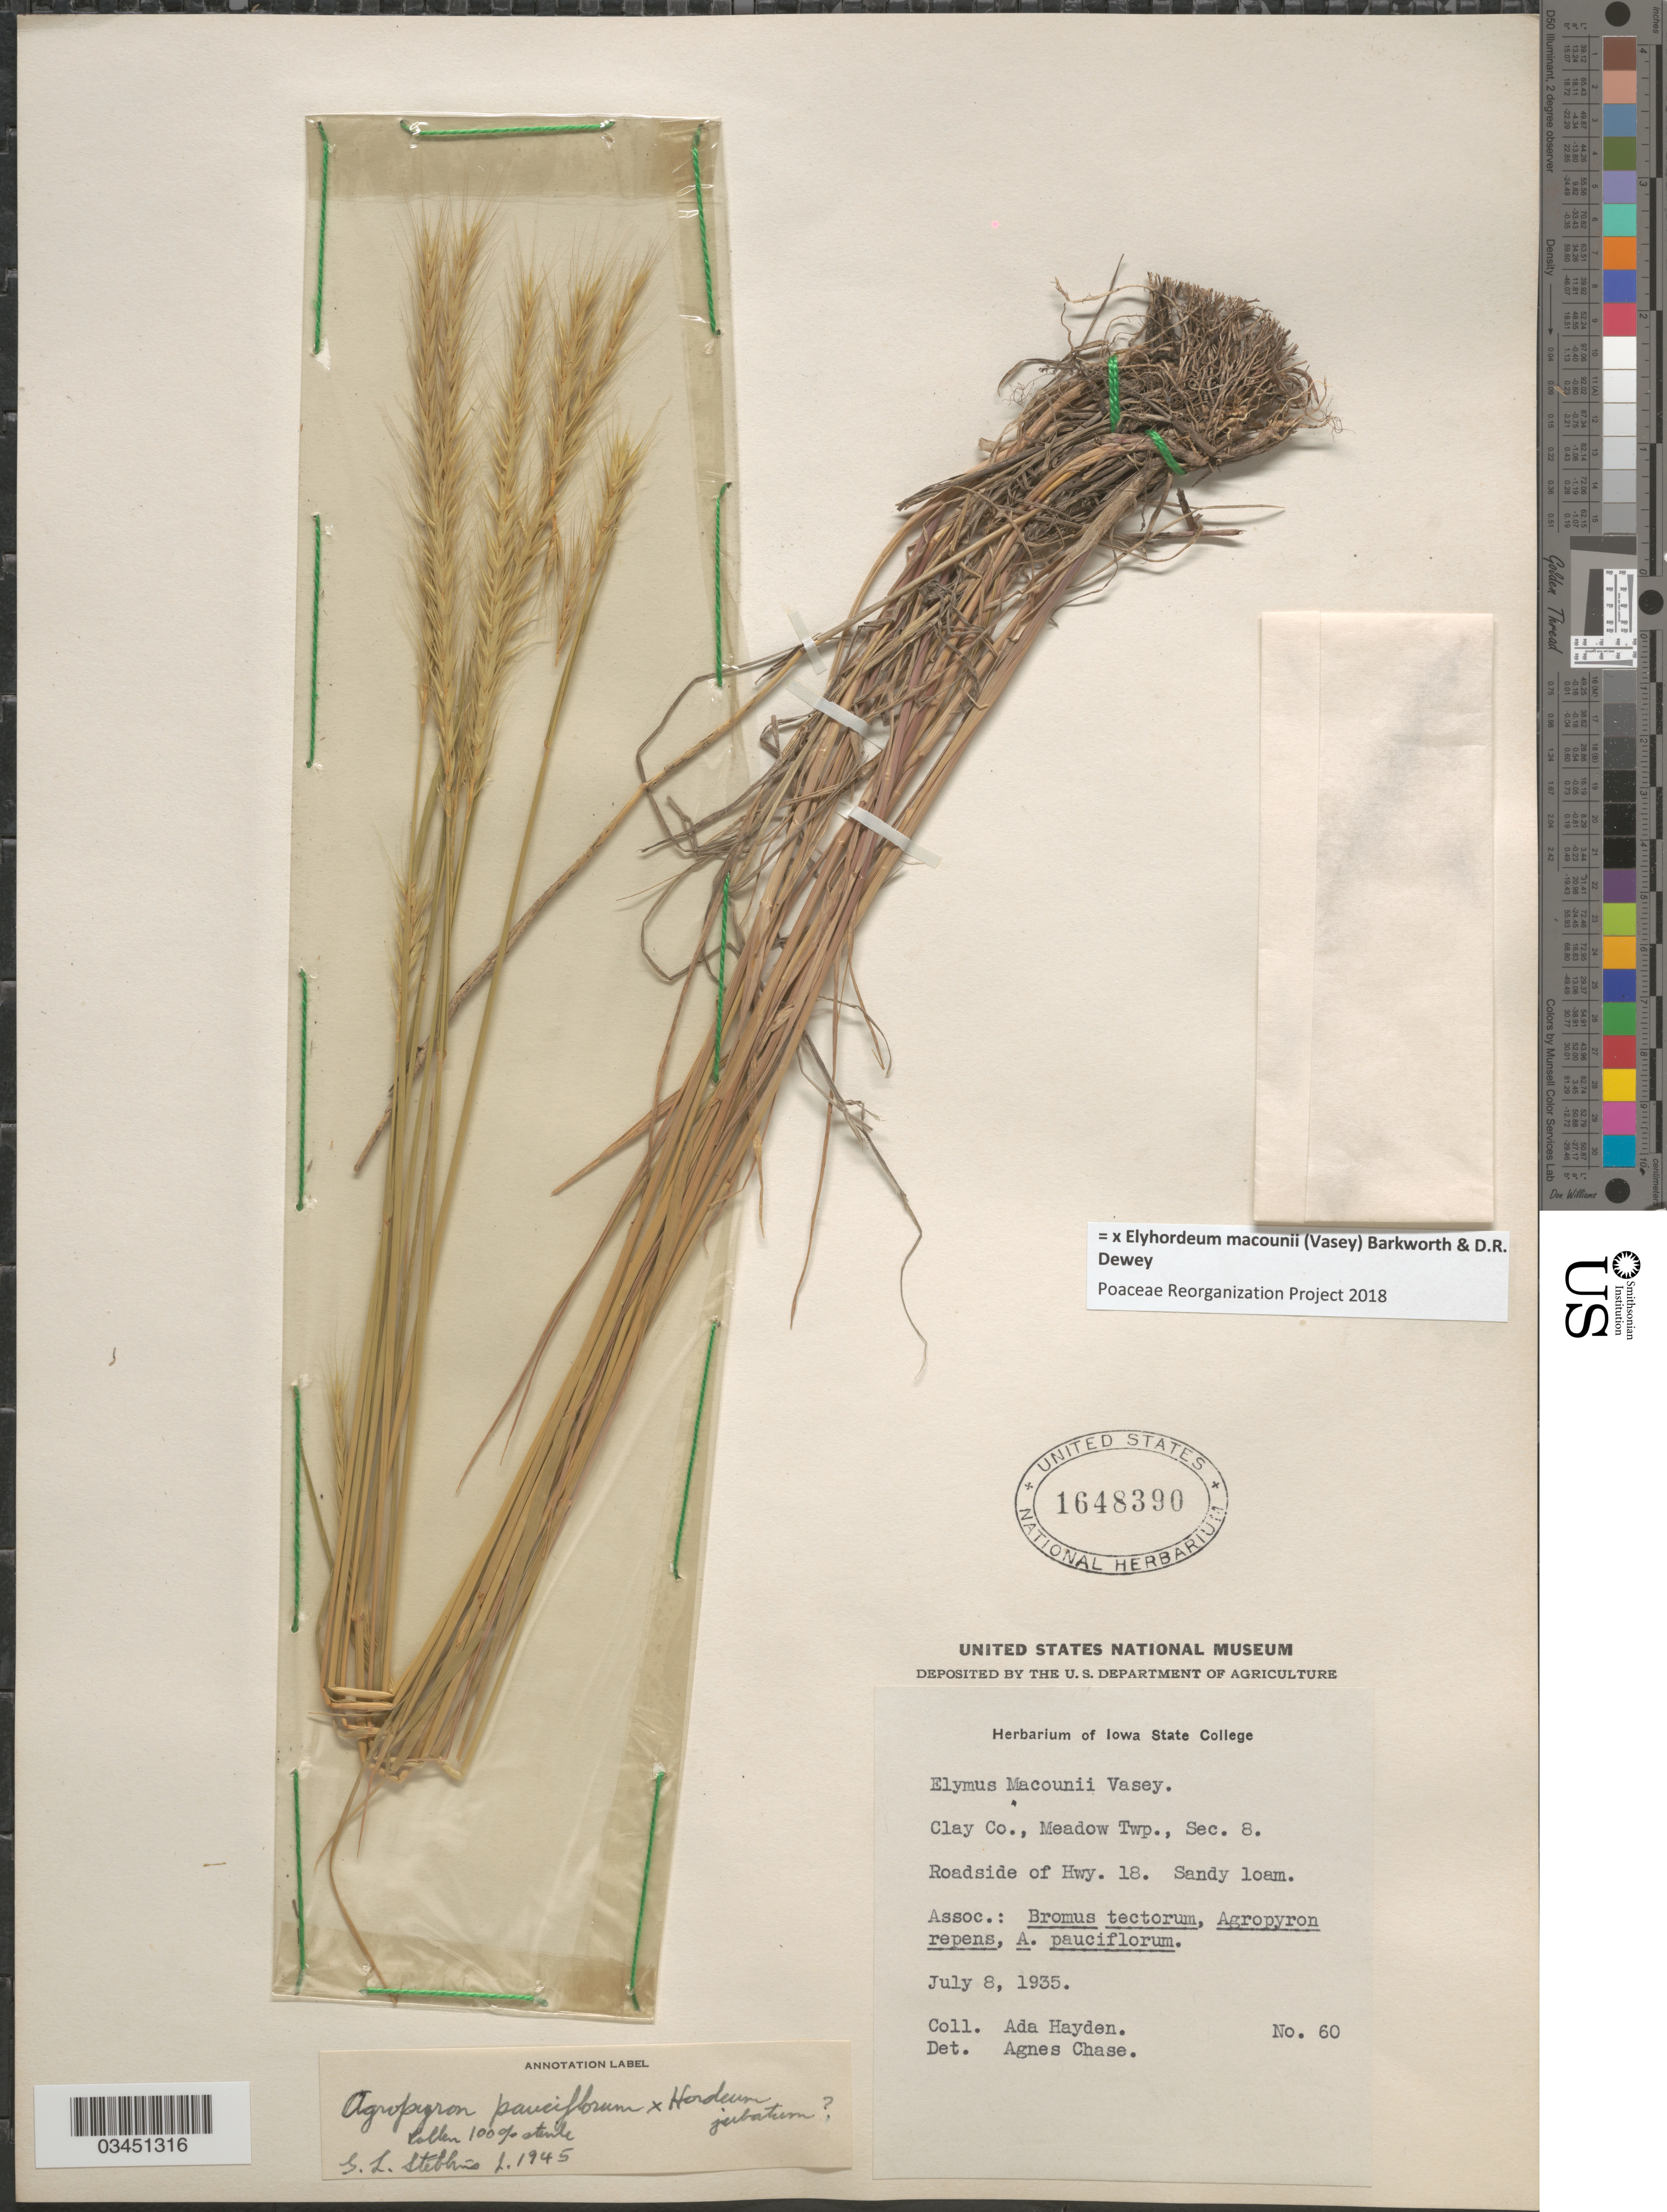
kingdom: Plantae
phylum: Tracheophyta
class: Liliopsida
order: Poales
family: Poaceae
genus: Elyhordeum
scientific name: x Elyhordeum macounii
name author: (Vasey) Barkworth & Dewey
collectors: Ada Hayden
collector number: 60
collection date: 1935-07-08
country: United States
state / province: Iowa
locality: Clay Co., Meadow Twp., Sec. 8. Roadside of Hwy. 18.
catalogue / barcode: US 1648390